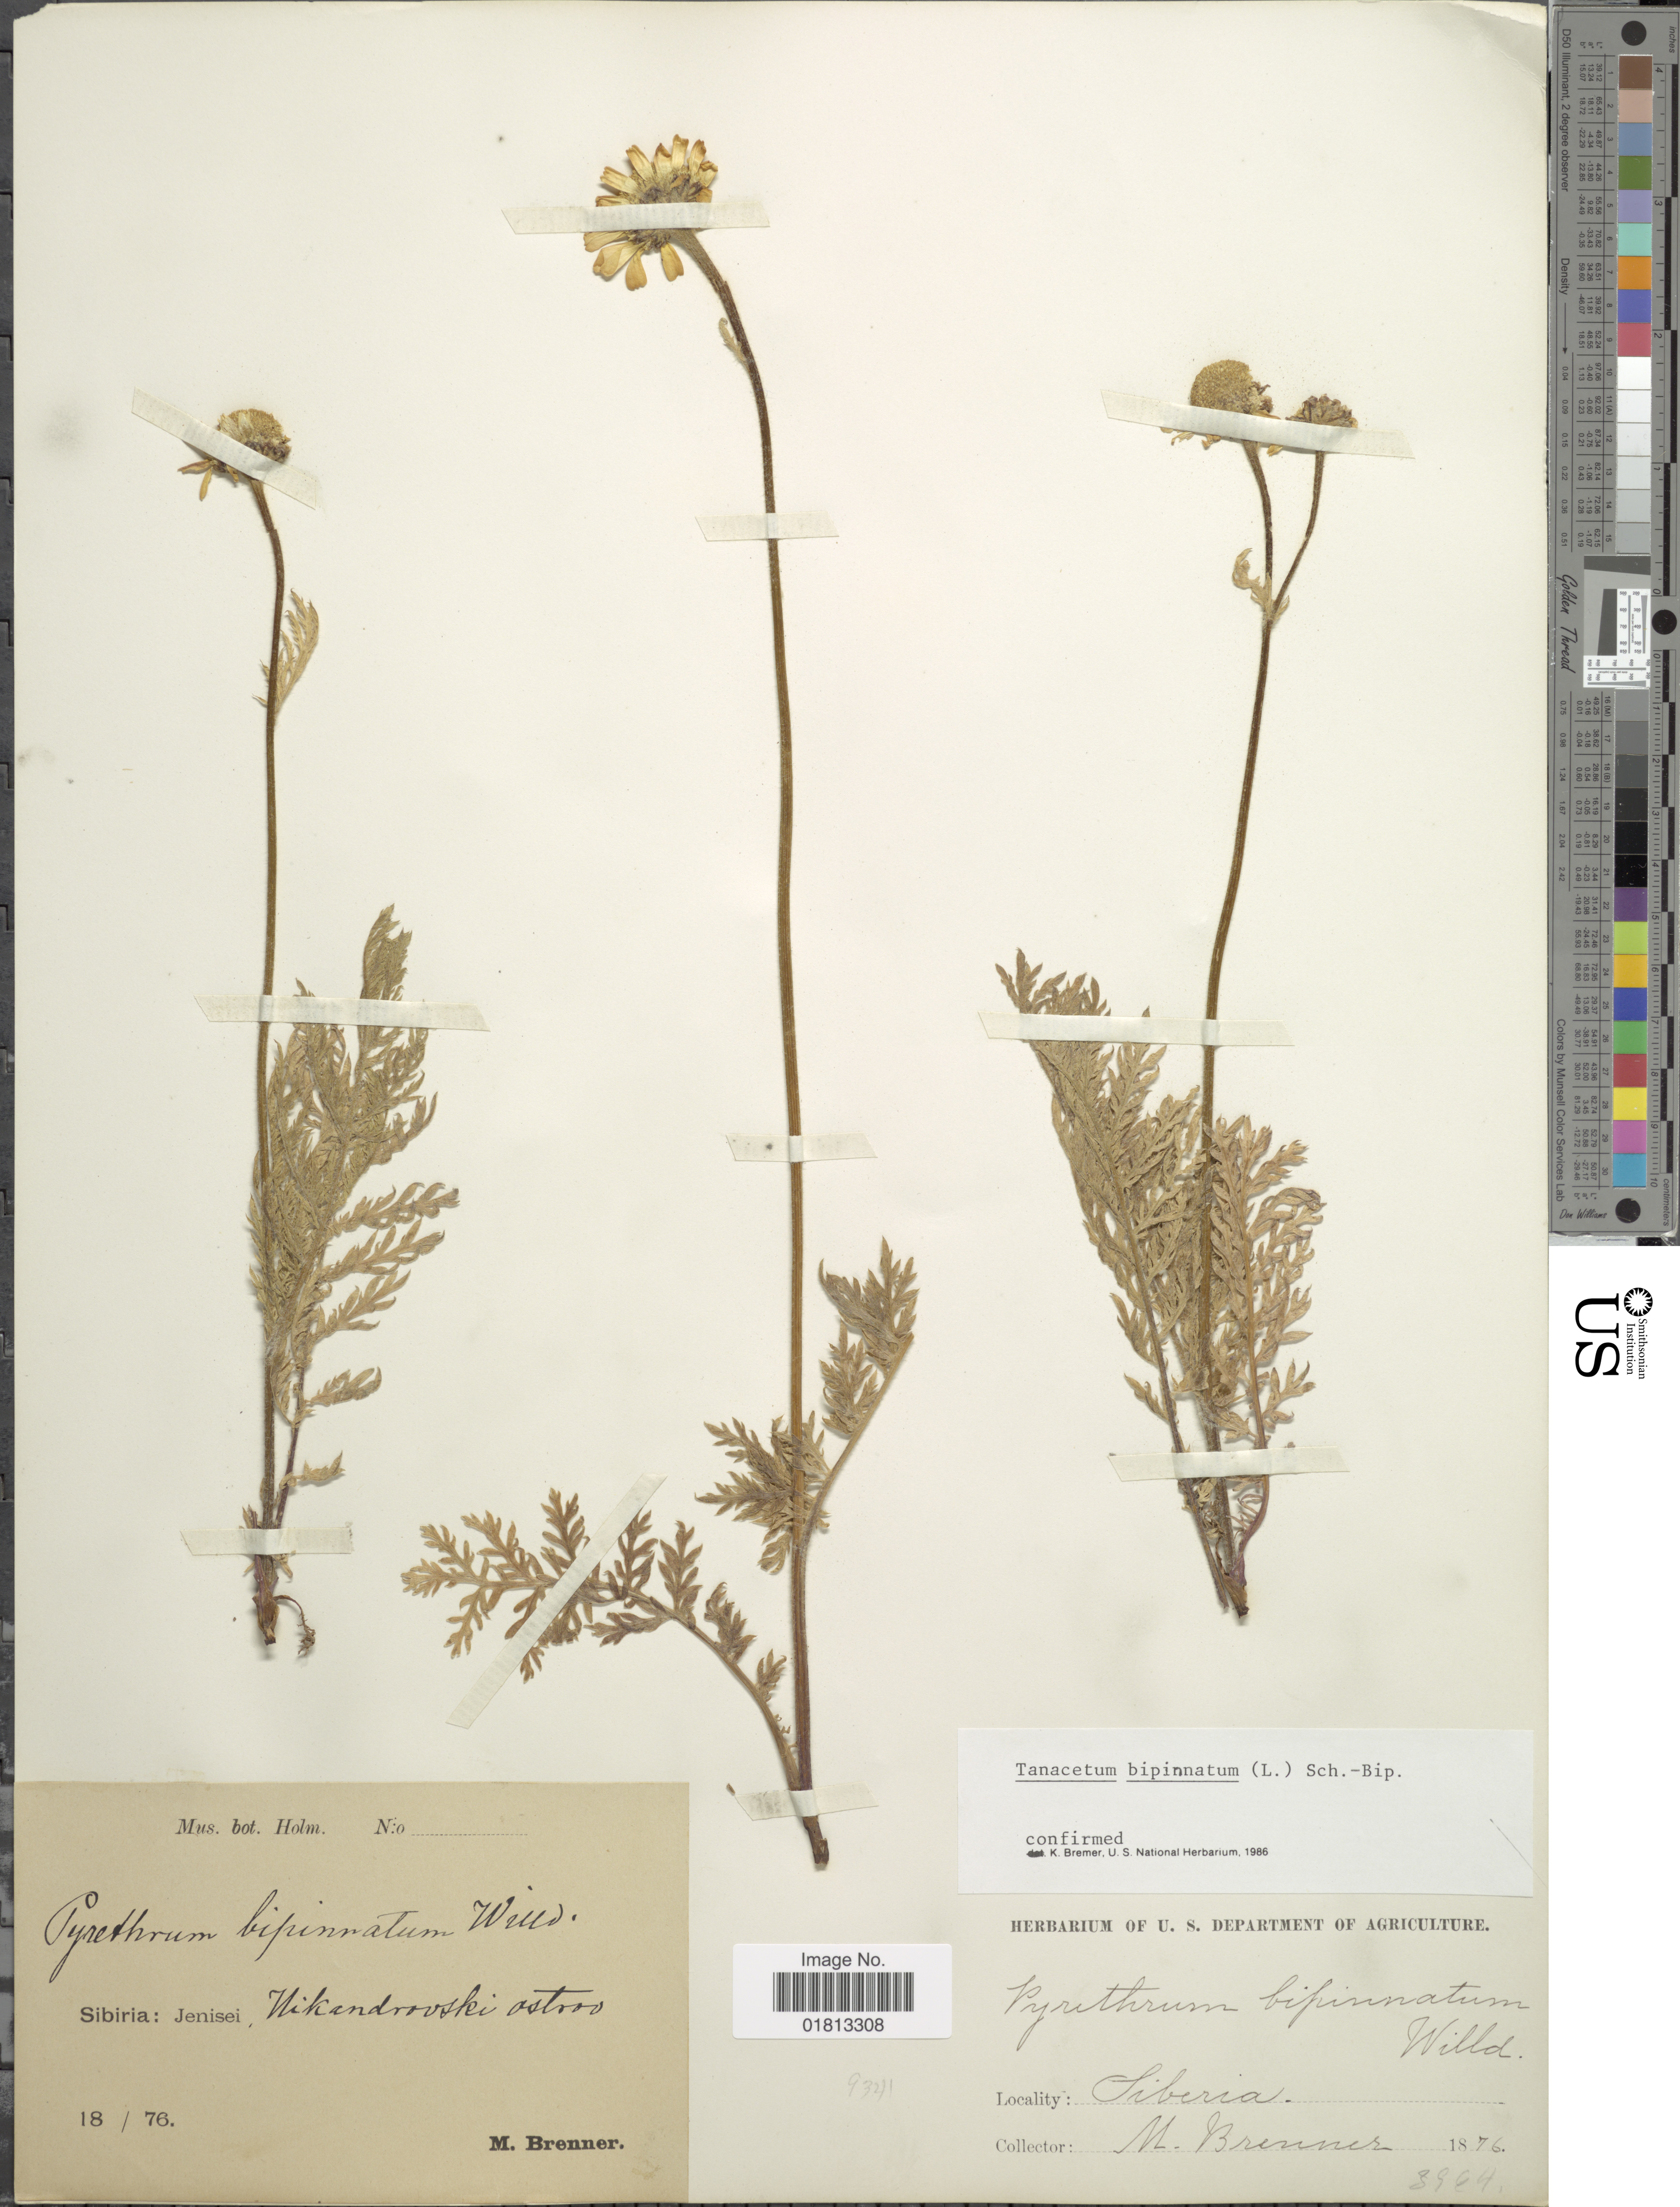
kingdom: Plantae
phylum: Tracheophyta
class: Magnoliopsida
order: Asterales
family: Asteraceae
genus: Tanacetum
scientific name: Tanacetum bipinnatum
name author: (L.) Sch. Bip.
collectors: M. Brenner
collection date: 1876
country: Russian Federation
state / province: Krasnoyarsk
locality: Siberia: Jenisei, Nikandrovskiy ostov